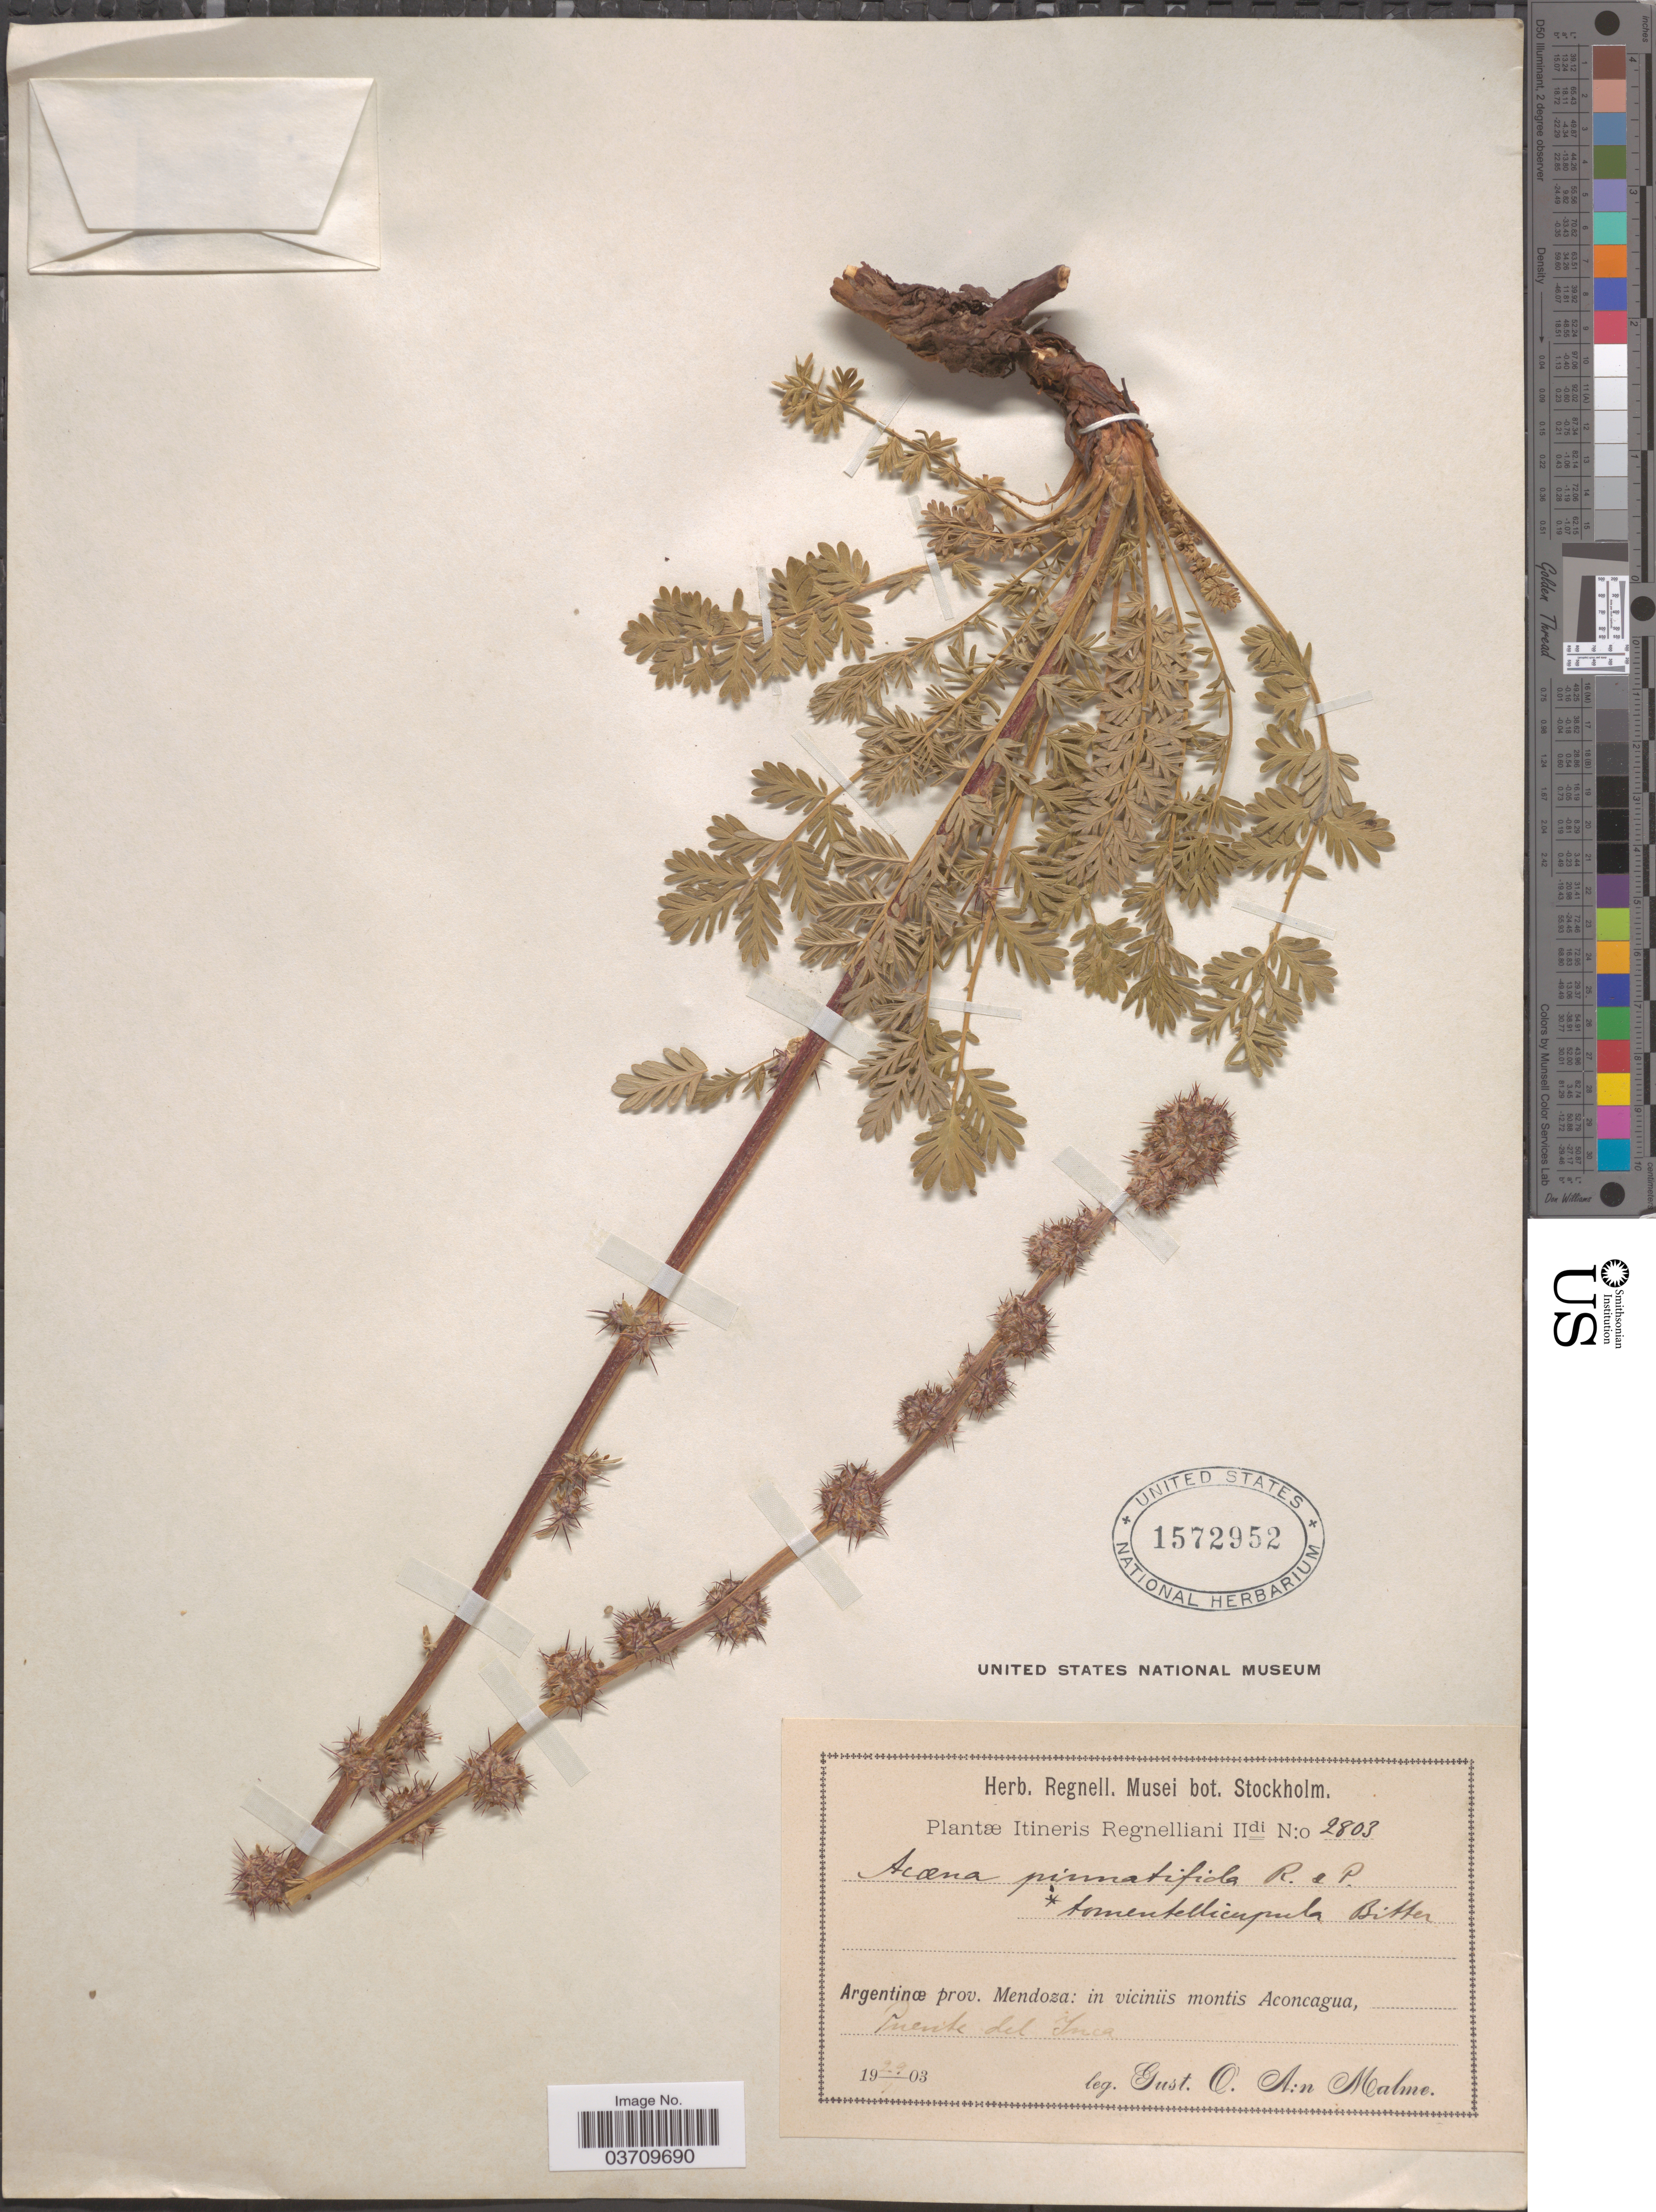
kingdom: Plantae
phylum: Tracheophyta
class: Magnoliopsida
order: Rosales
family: Rosaceae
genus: Acaena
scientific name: Acaena pinnatifida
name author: Ruiz & Pav.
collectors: G. O. A. Malme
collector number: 2803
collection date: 1903-06-29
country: Argentina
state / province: Mendoza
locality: In viciniis montis Aconcagua, Puente del Inca.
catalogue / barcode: US 1572952